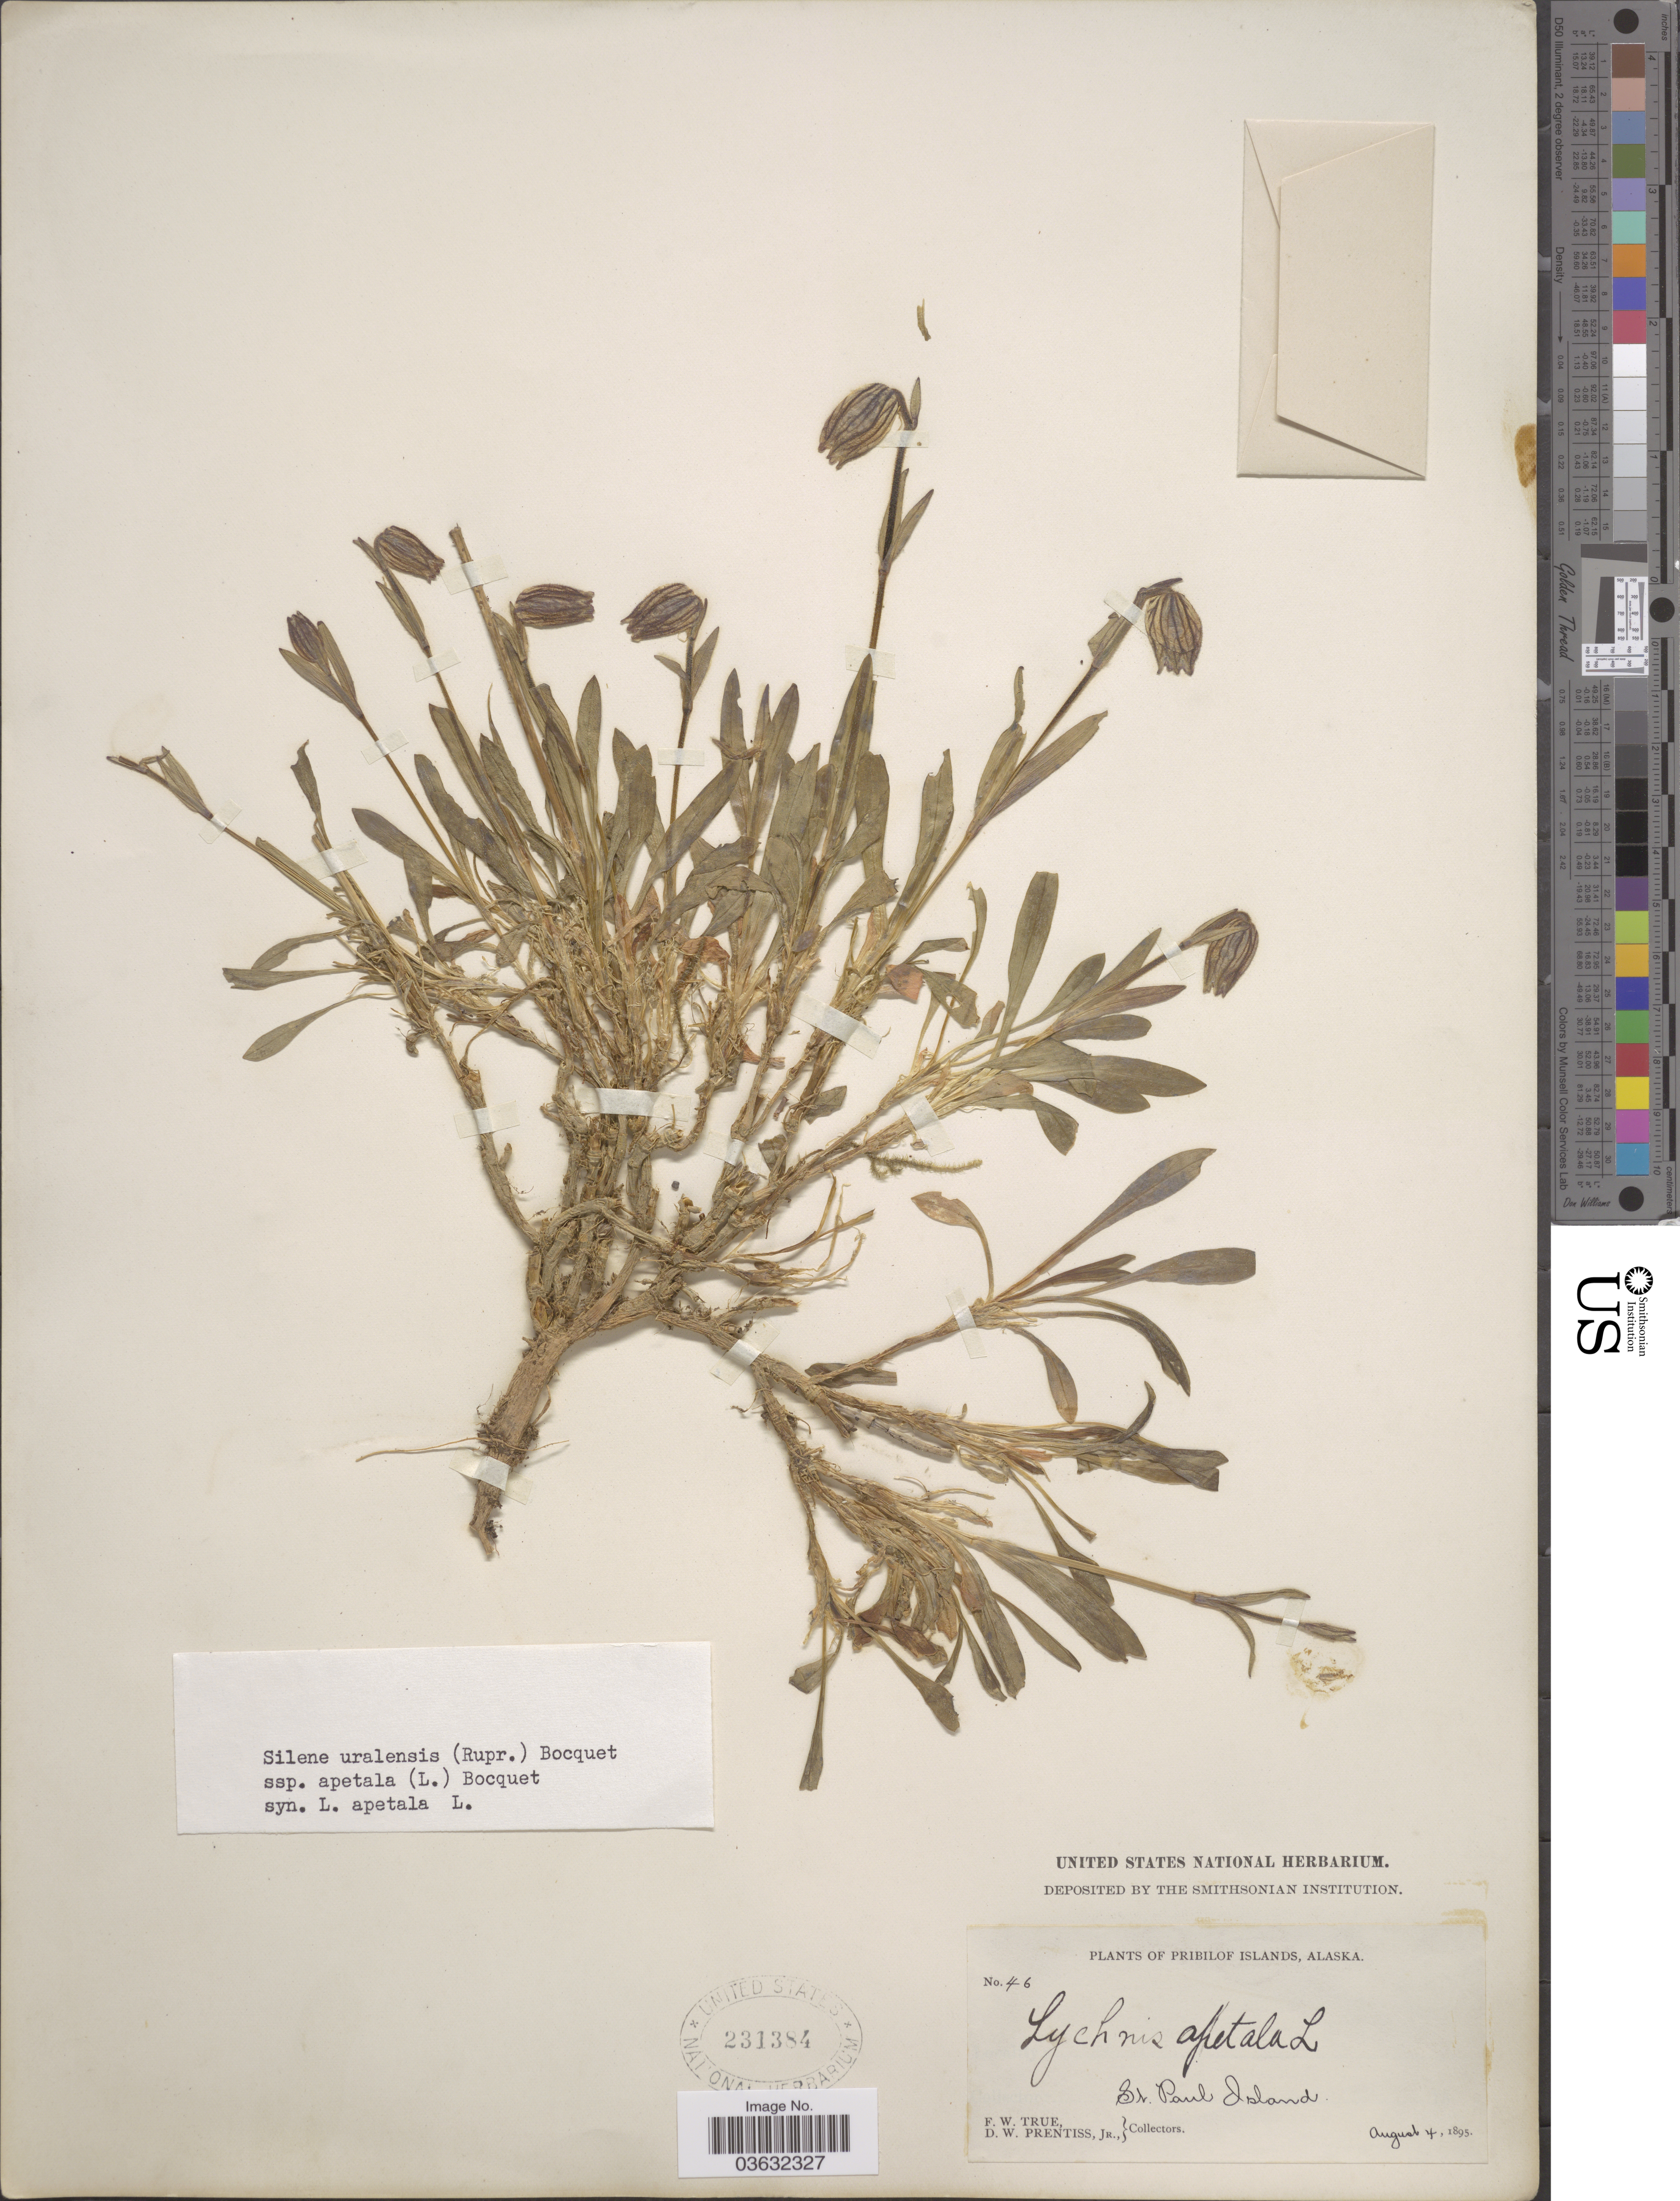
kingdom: Plantae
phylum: Tracheophyta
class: Magnoliopsida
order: Caryophyllales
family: Caryophyllaceae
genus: Silene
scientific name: Silene uralensis subsp. apetala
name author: (L.) Bocquet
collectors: F. True & D. Prentiss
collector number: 46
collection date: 1895-08-04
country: United States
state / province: Alaska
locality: Pribilof Islands. St. Paul Island.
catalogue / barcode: US 231384